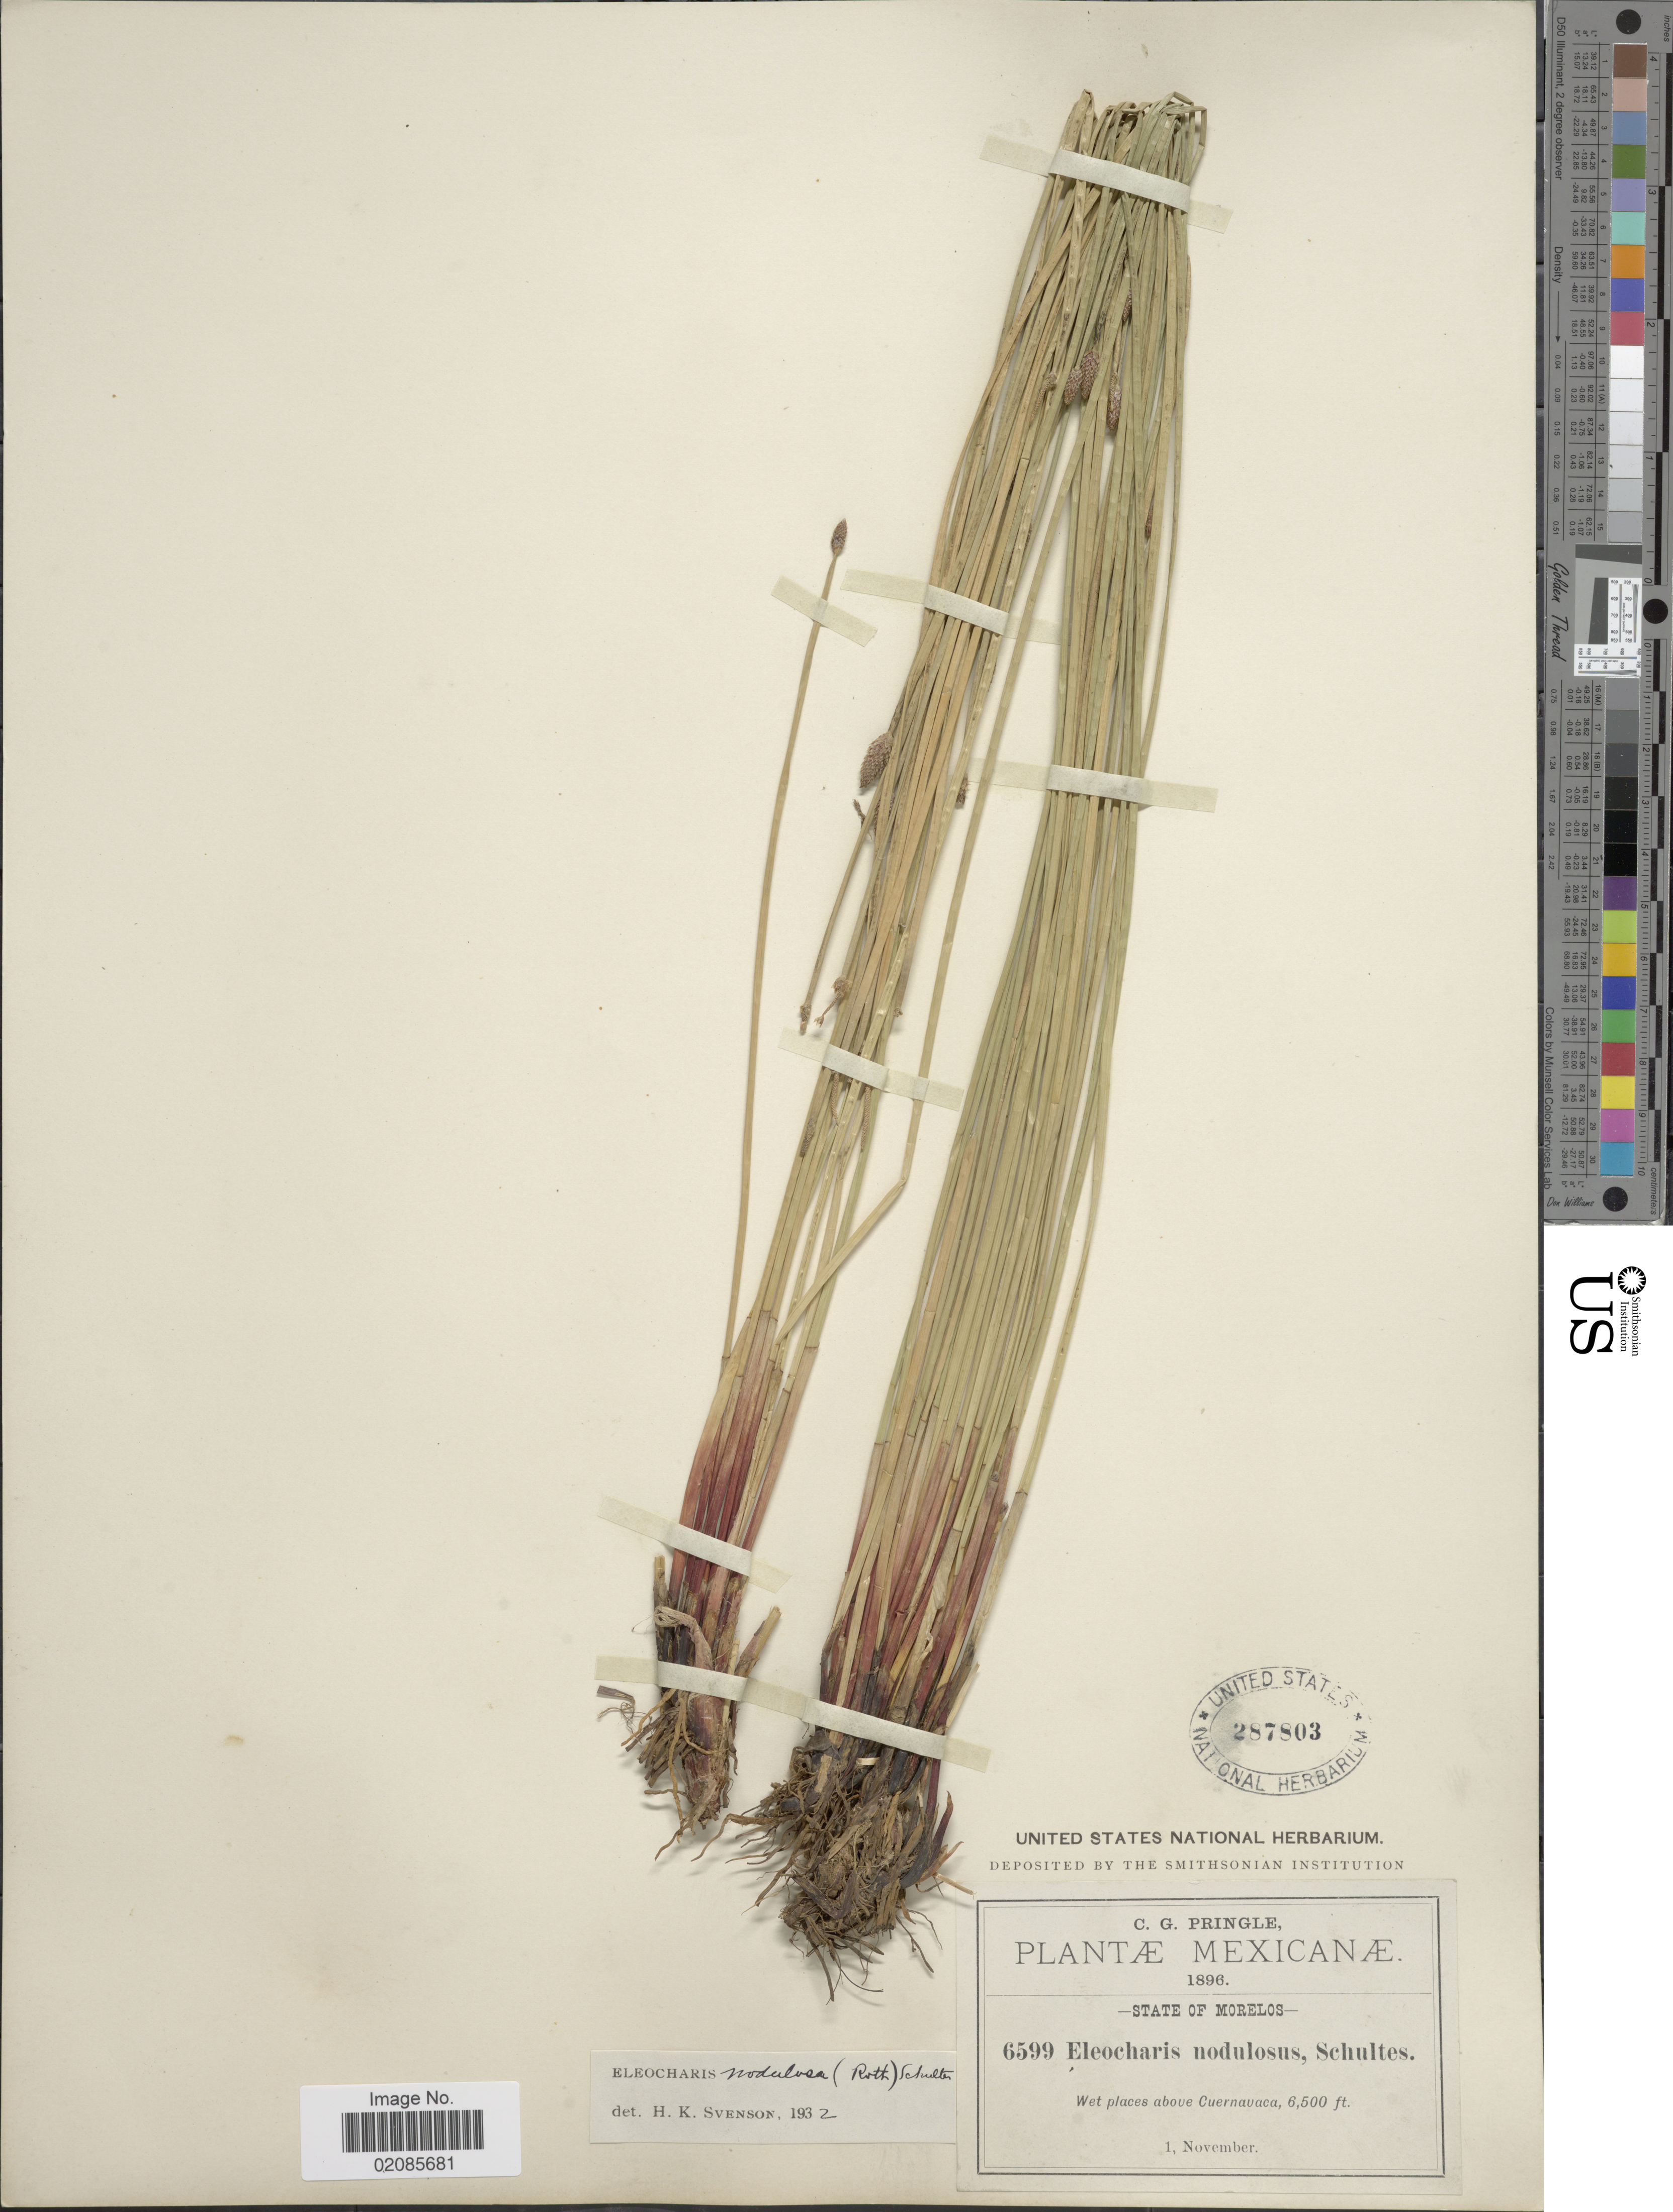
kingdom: Plantae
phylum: Tracheophyta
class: Liliopsida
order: Poales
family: Cyperaceae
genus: Eleocharis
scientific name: Eleocharis montana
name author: (Kunth) Roem. & Schult.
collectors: C. G. Pringle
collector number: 6599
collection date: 1896-11-01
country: Mexico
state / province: Morelos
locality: Wet places above Cuernavaca.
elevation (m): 1981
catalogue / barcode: US 287803